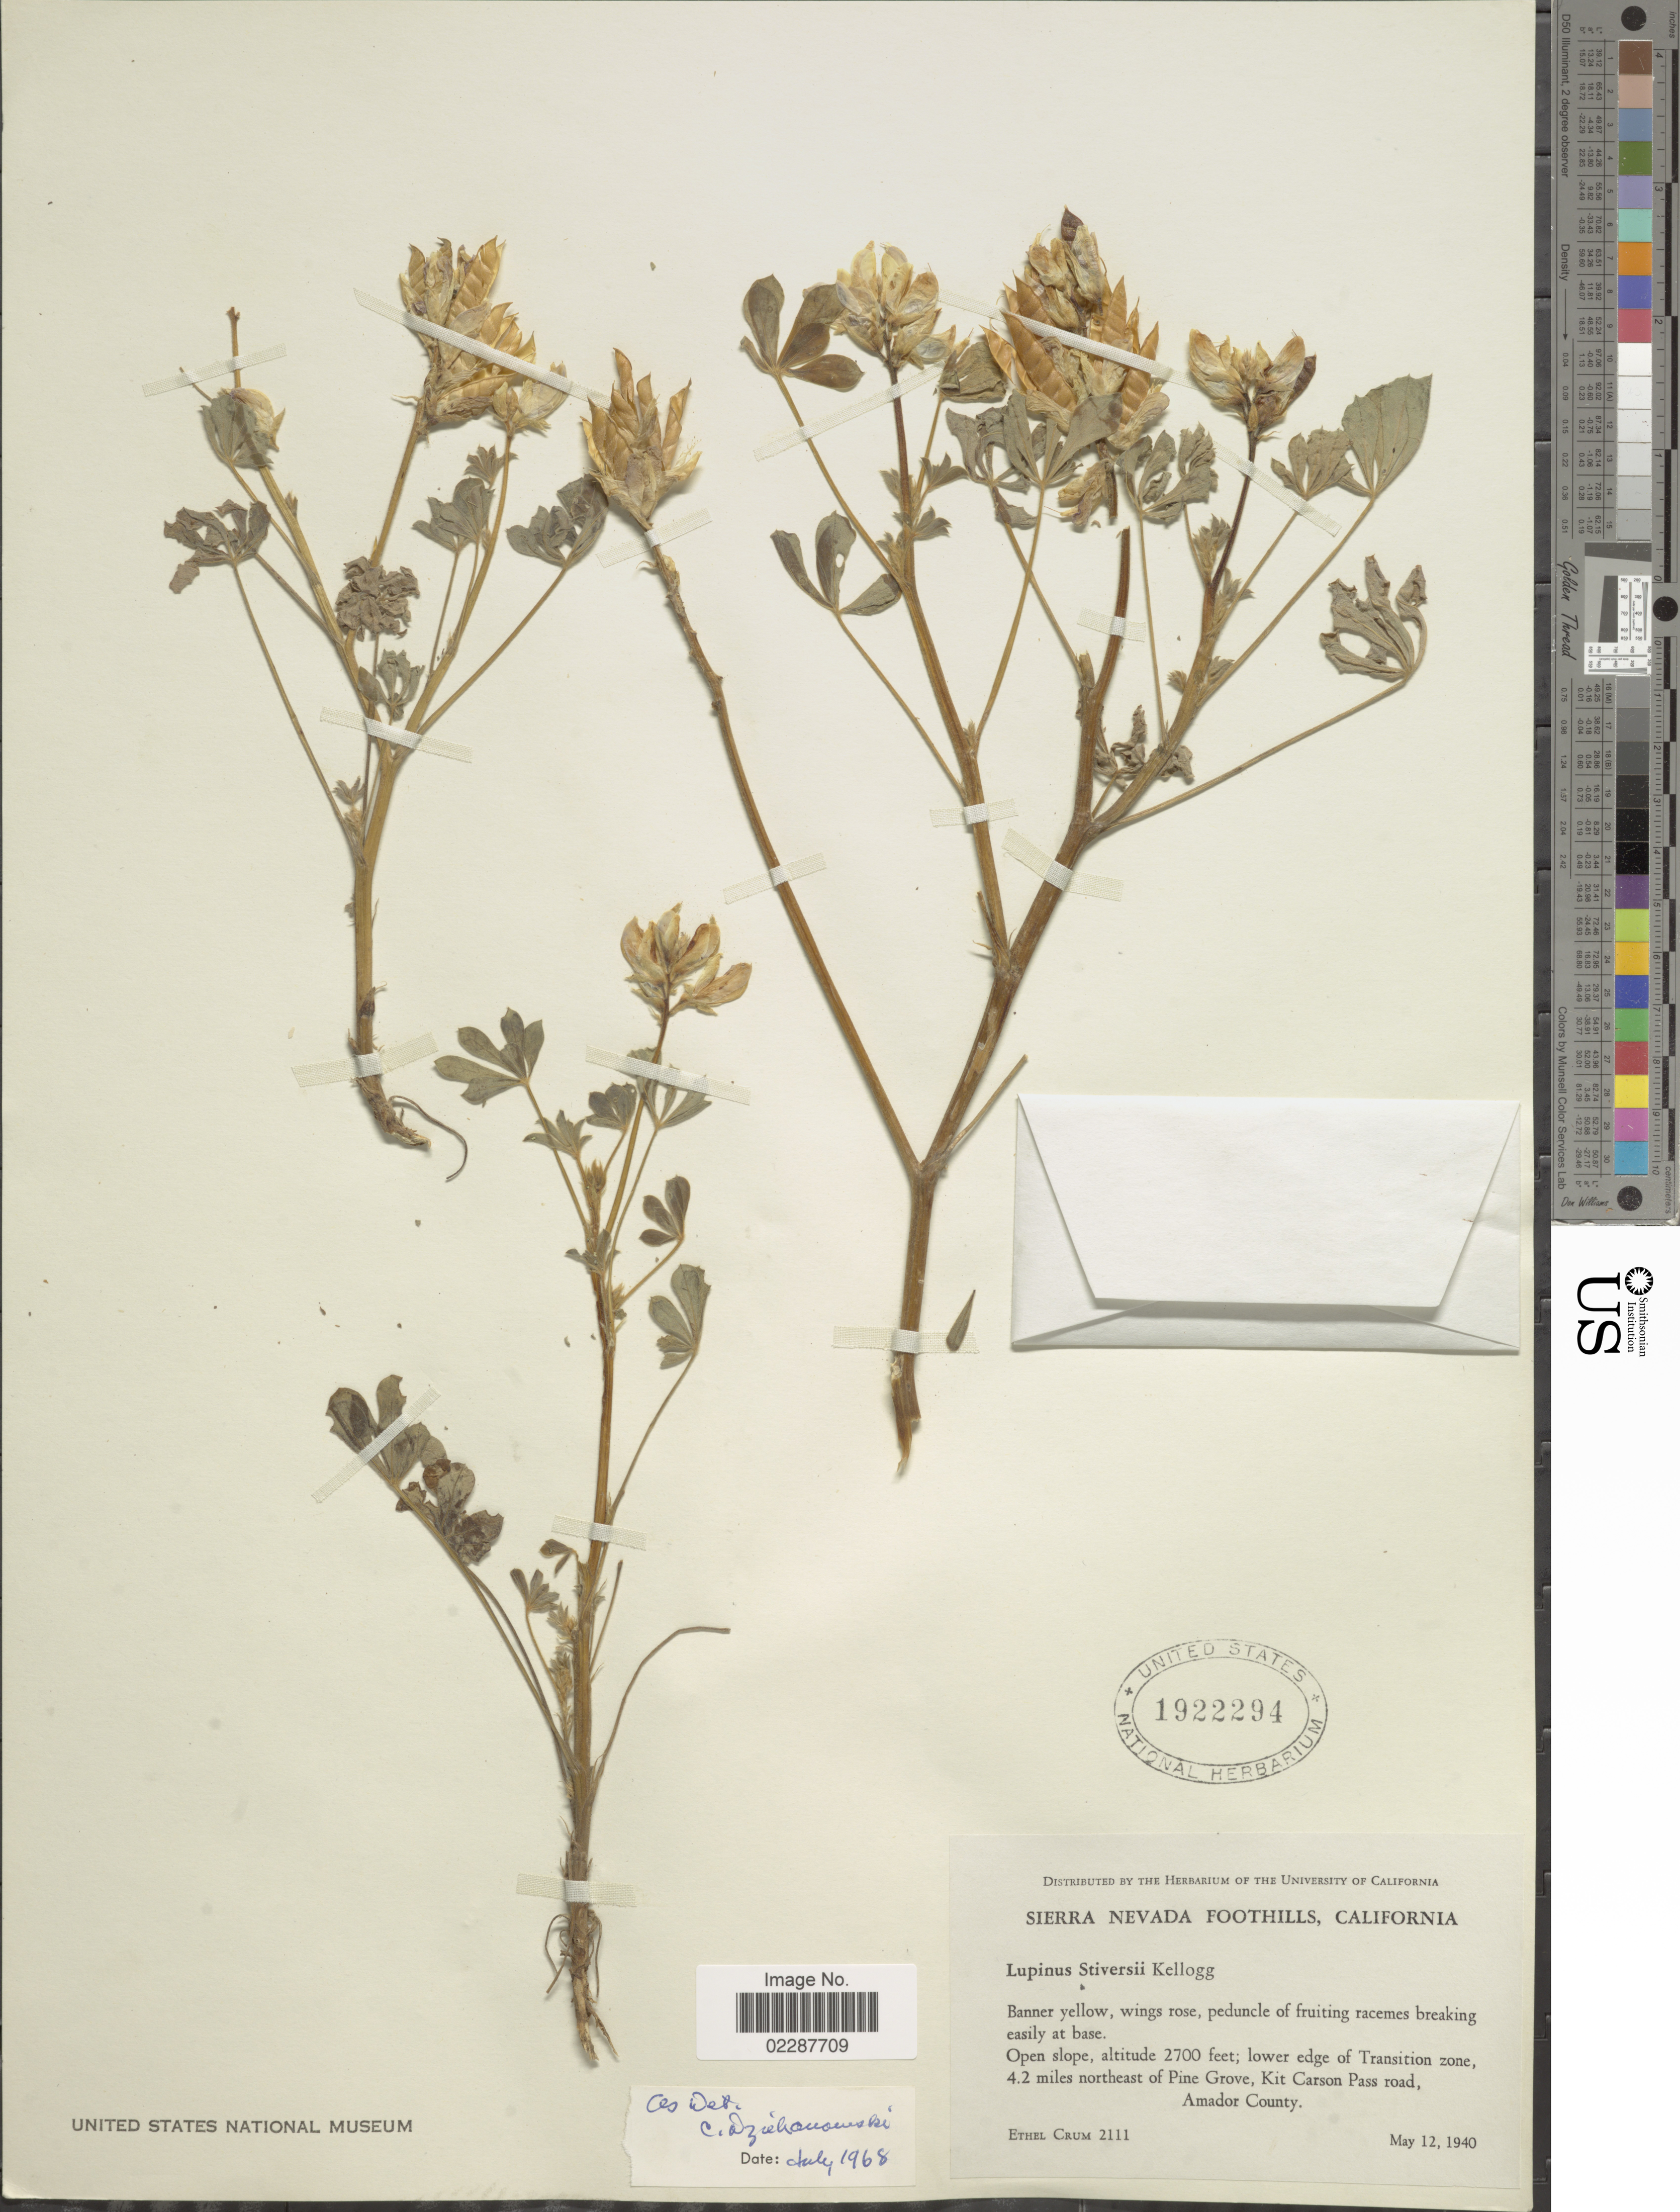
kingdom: Plantae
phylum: Tracheophyta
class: Magnoliopsida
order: Fabales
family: Fabaceae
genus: Lupinus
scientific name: Lupinus stiversii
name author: Kellogg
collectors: E. K. Crum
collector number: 2111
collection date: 1940-05-12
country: United States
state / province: California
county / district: Amador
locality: Sierra Nevada Foothills, lower edge of Transition zone, 4.2 miles northeast of Pine Grove, Kit Carson Pass Road, Amador County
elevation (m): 823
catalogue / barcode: US 1922294